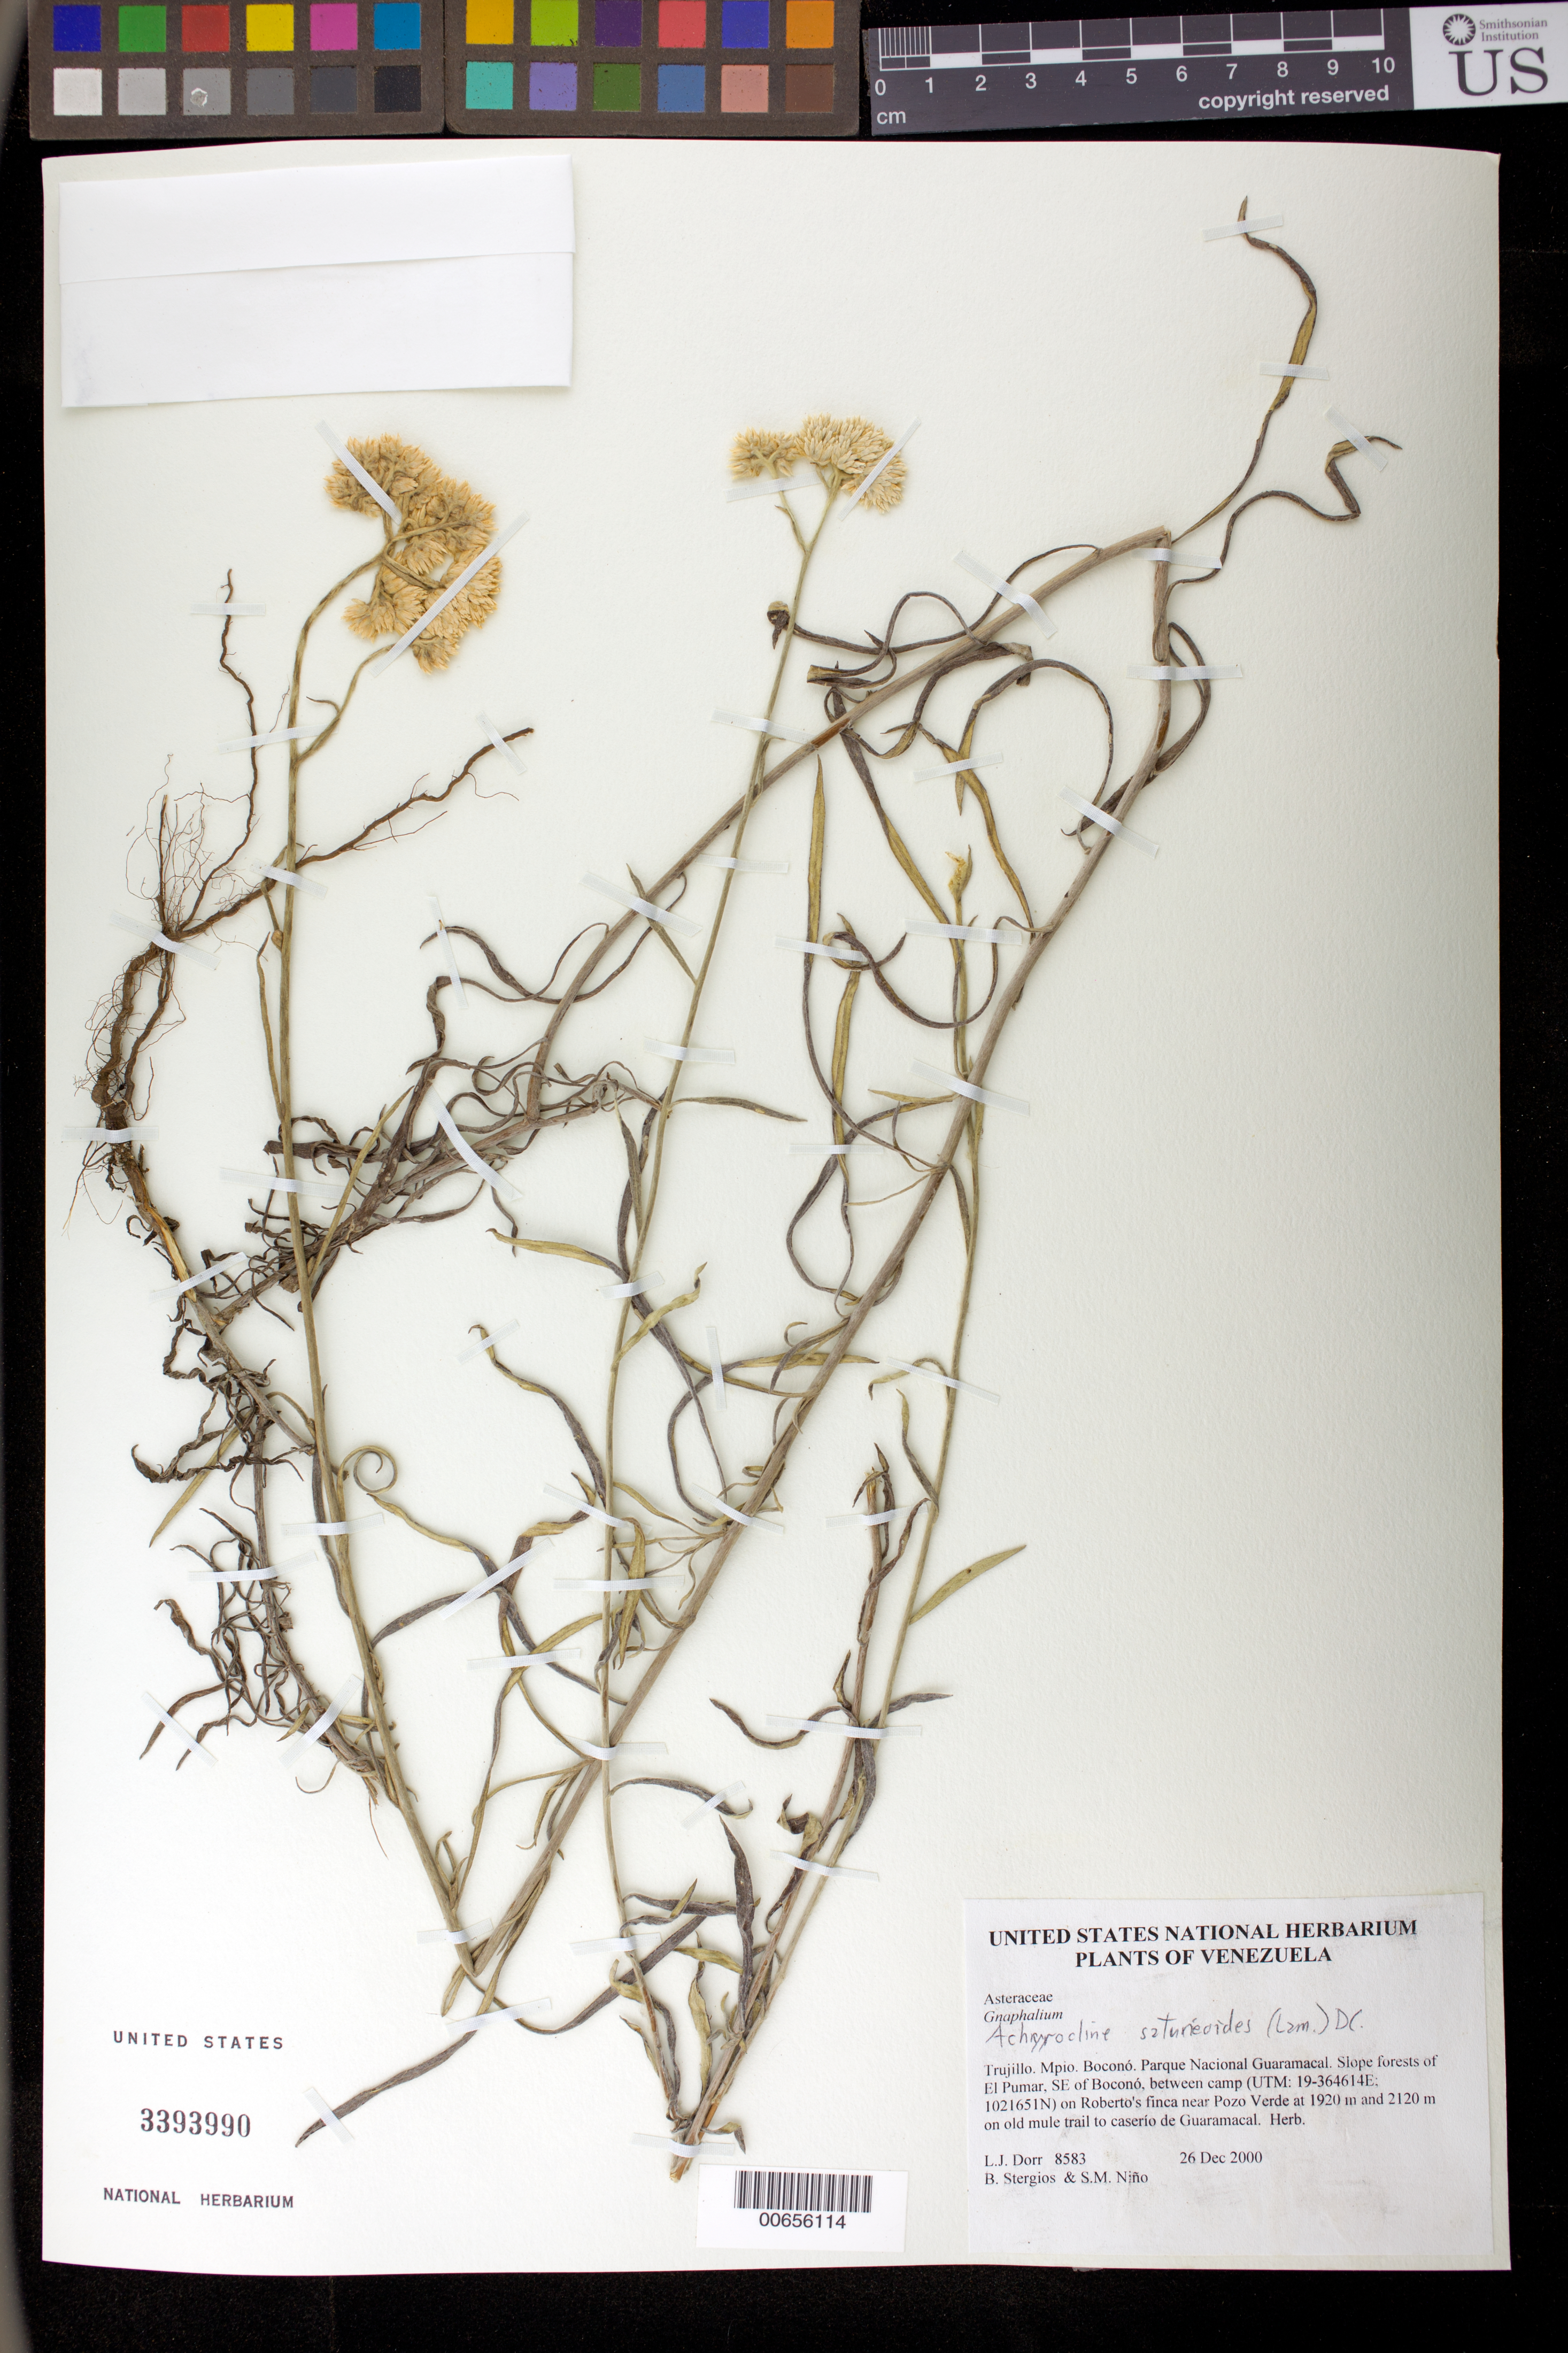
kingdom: Plantae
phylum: Tracheophyta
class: Magnoliopsida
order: Asterales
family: Asteraceae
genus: Achyrocline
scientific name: Achyrocline satureioides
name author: (Lam.) DC.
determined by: Robinson, Harold E., (US)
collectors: L. J. Dorr, B. G. Stergios & S. M. Niño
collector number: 8583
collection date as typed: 26 Dec 2000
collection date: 2000-12-26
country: Venezuela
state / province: Trujillo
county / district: Boconó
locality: Parque Nacional Guaramacal. El Pumar, SE of Boconó, between camp on Roberto's finca near Pozo Verde at 1920 m and 2120 m on old mule trail to caserío de Guaramacal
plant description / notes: PORT, TEX, US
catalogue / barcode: US 3393990